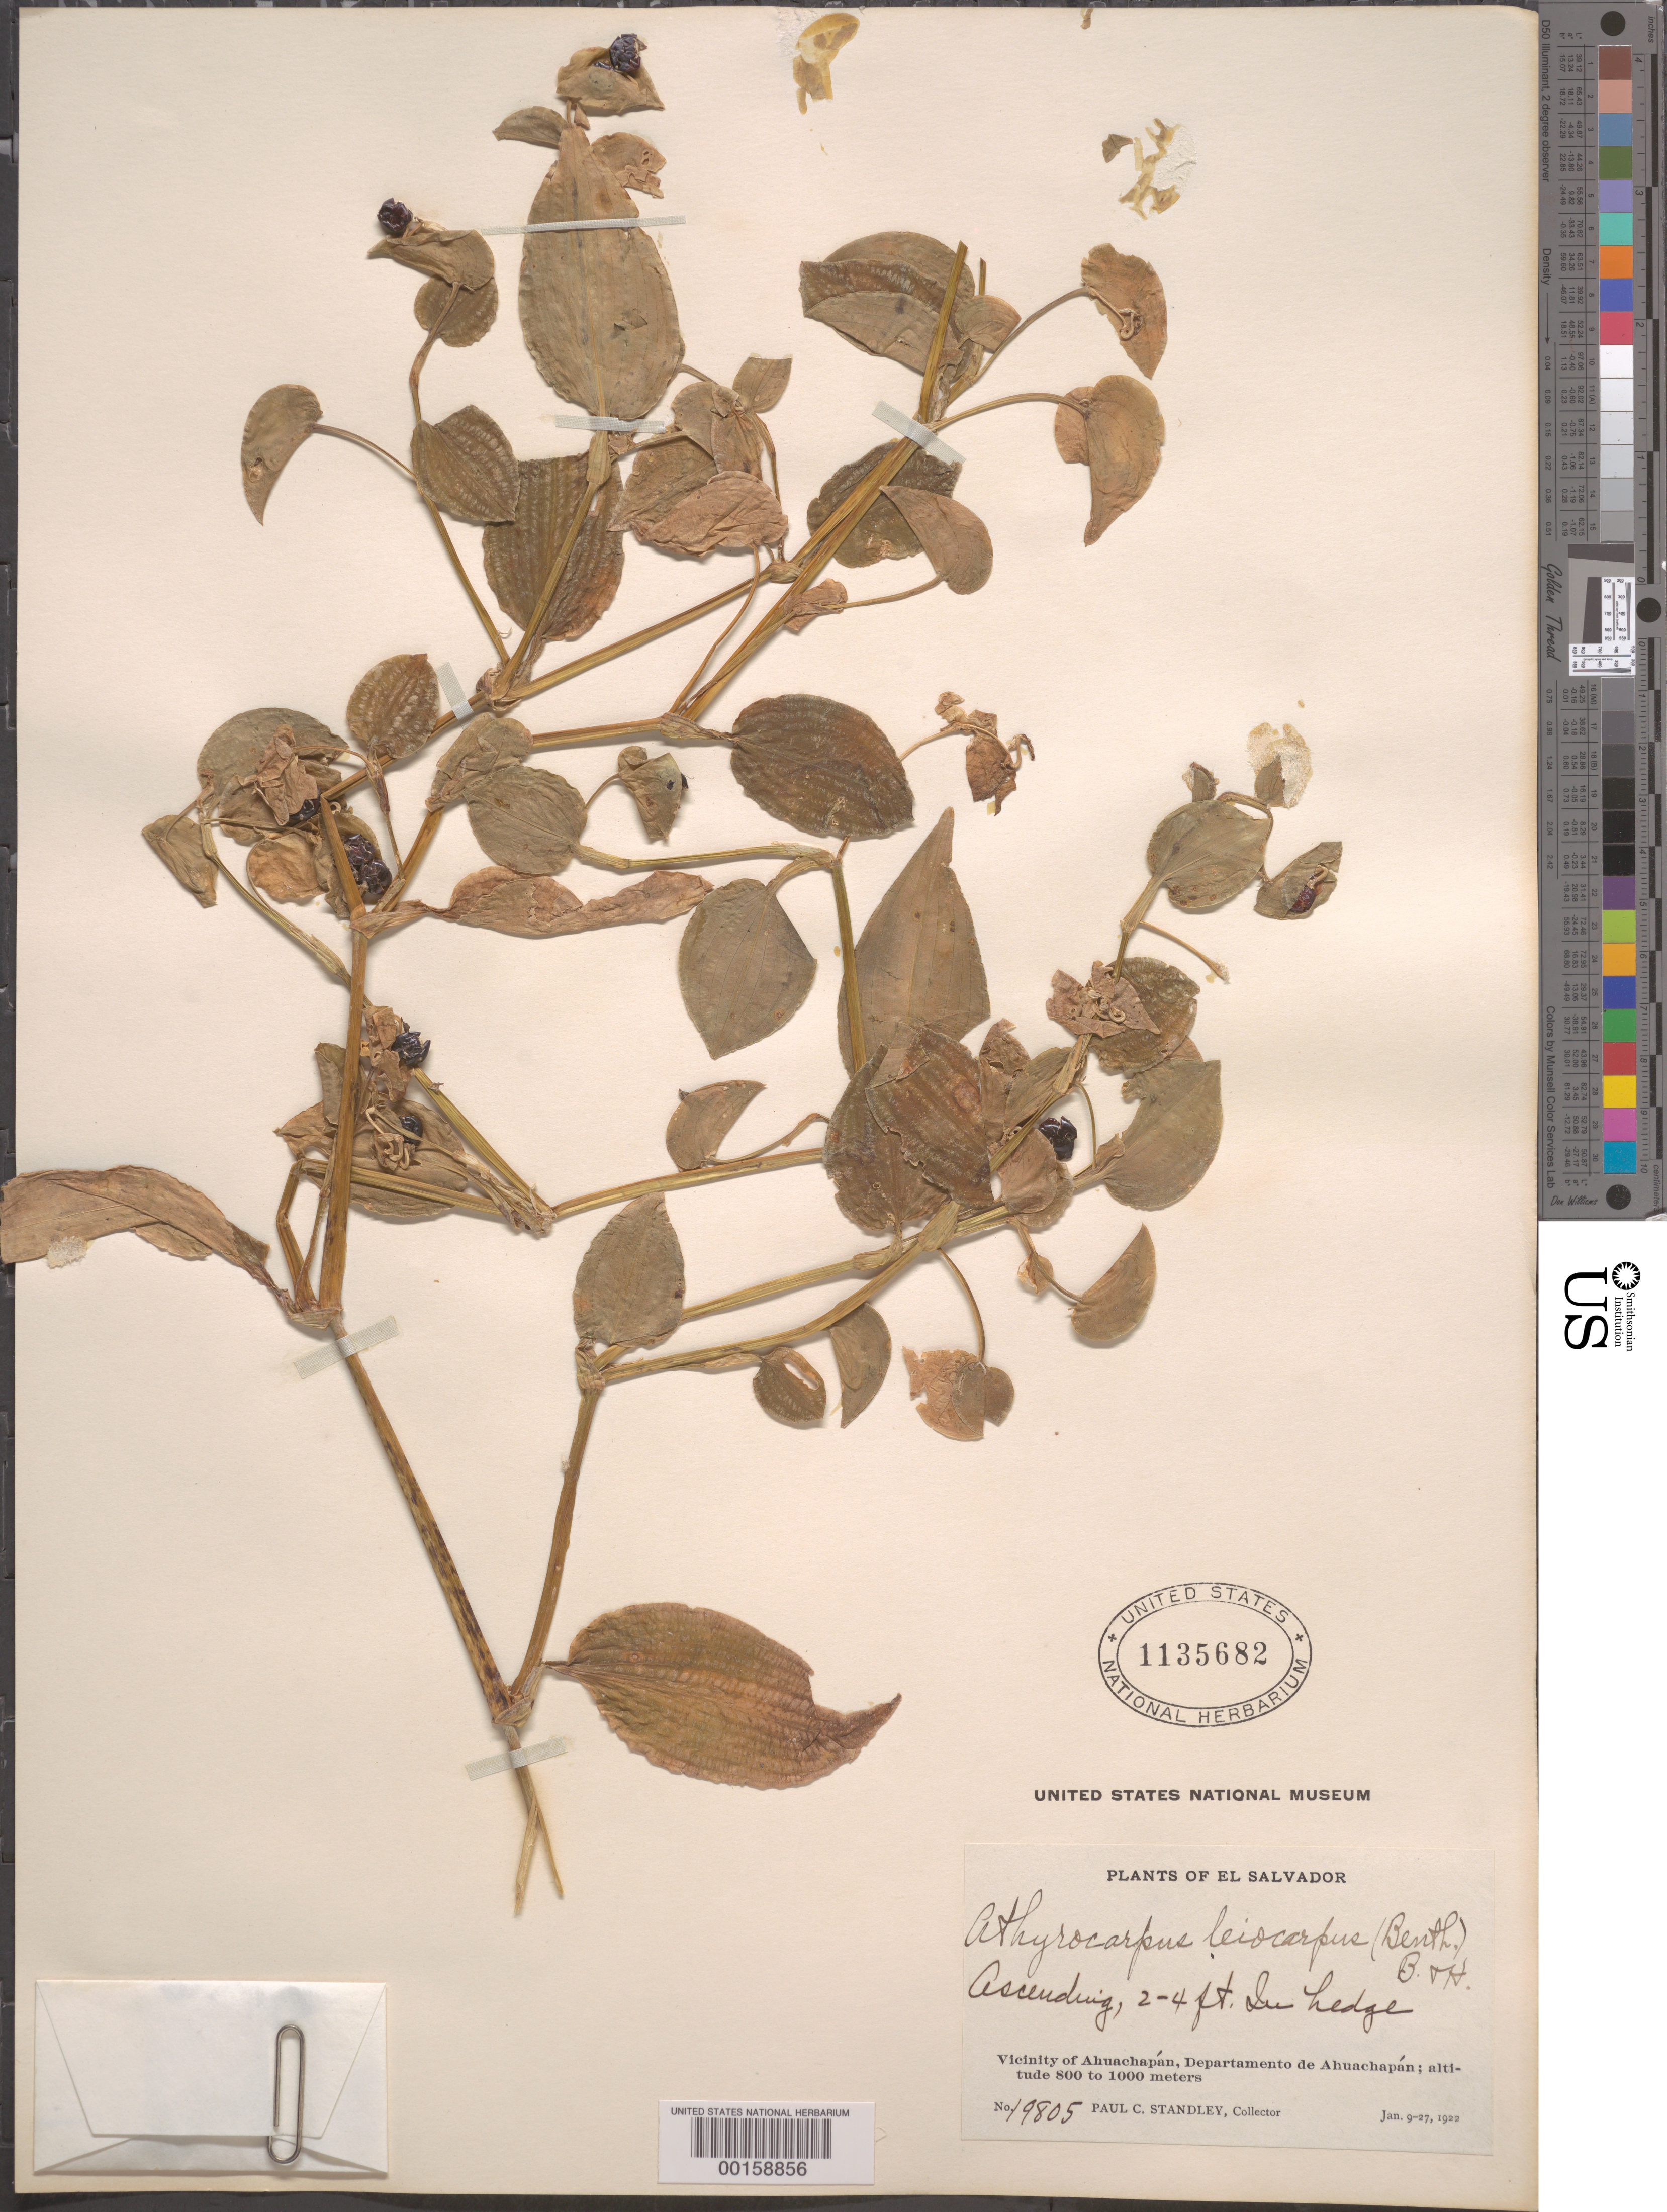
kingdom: Plantae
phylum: Tracheophyta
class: Liliopsida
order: Commelinales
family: Commelinaceae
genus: Commelina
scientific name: Commelina leiocarpa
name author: Benth.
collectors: P. C. Standley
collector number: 19805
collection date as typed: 09 Jan 1927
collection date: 1927-01-09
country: El Salvador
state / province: Ahuachapán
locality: Ahuachapan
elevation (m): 800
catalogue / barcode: US 1135682